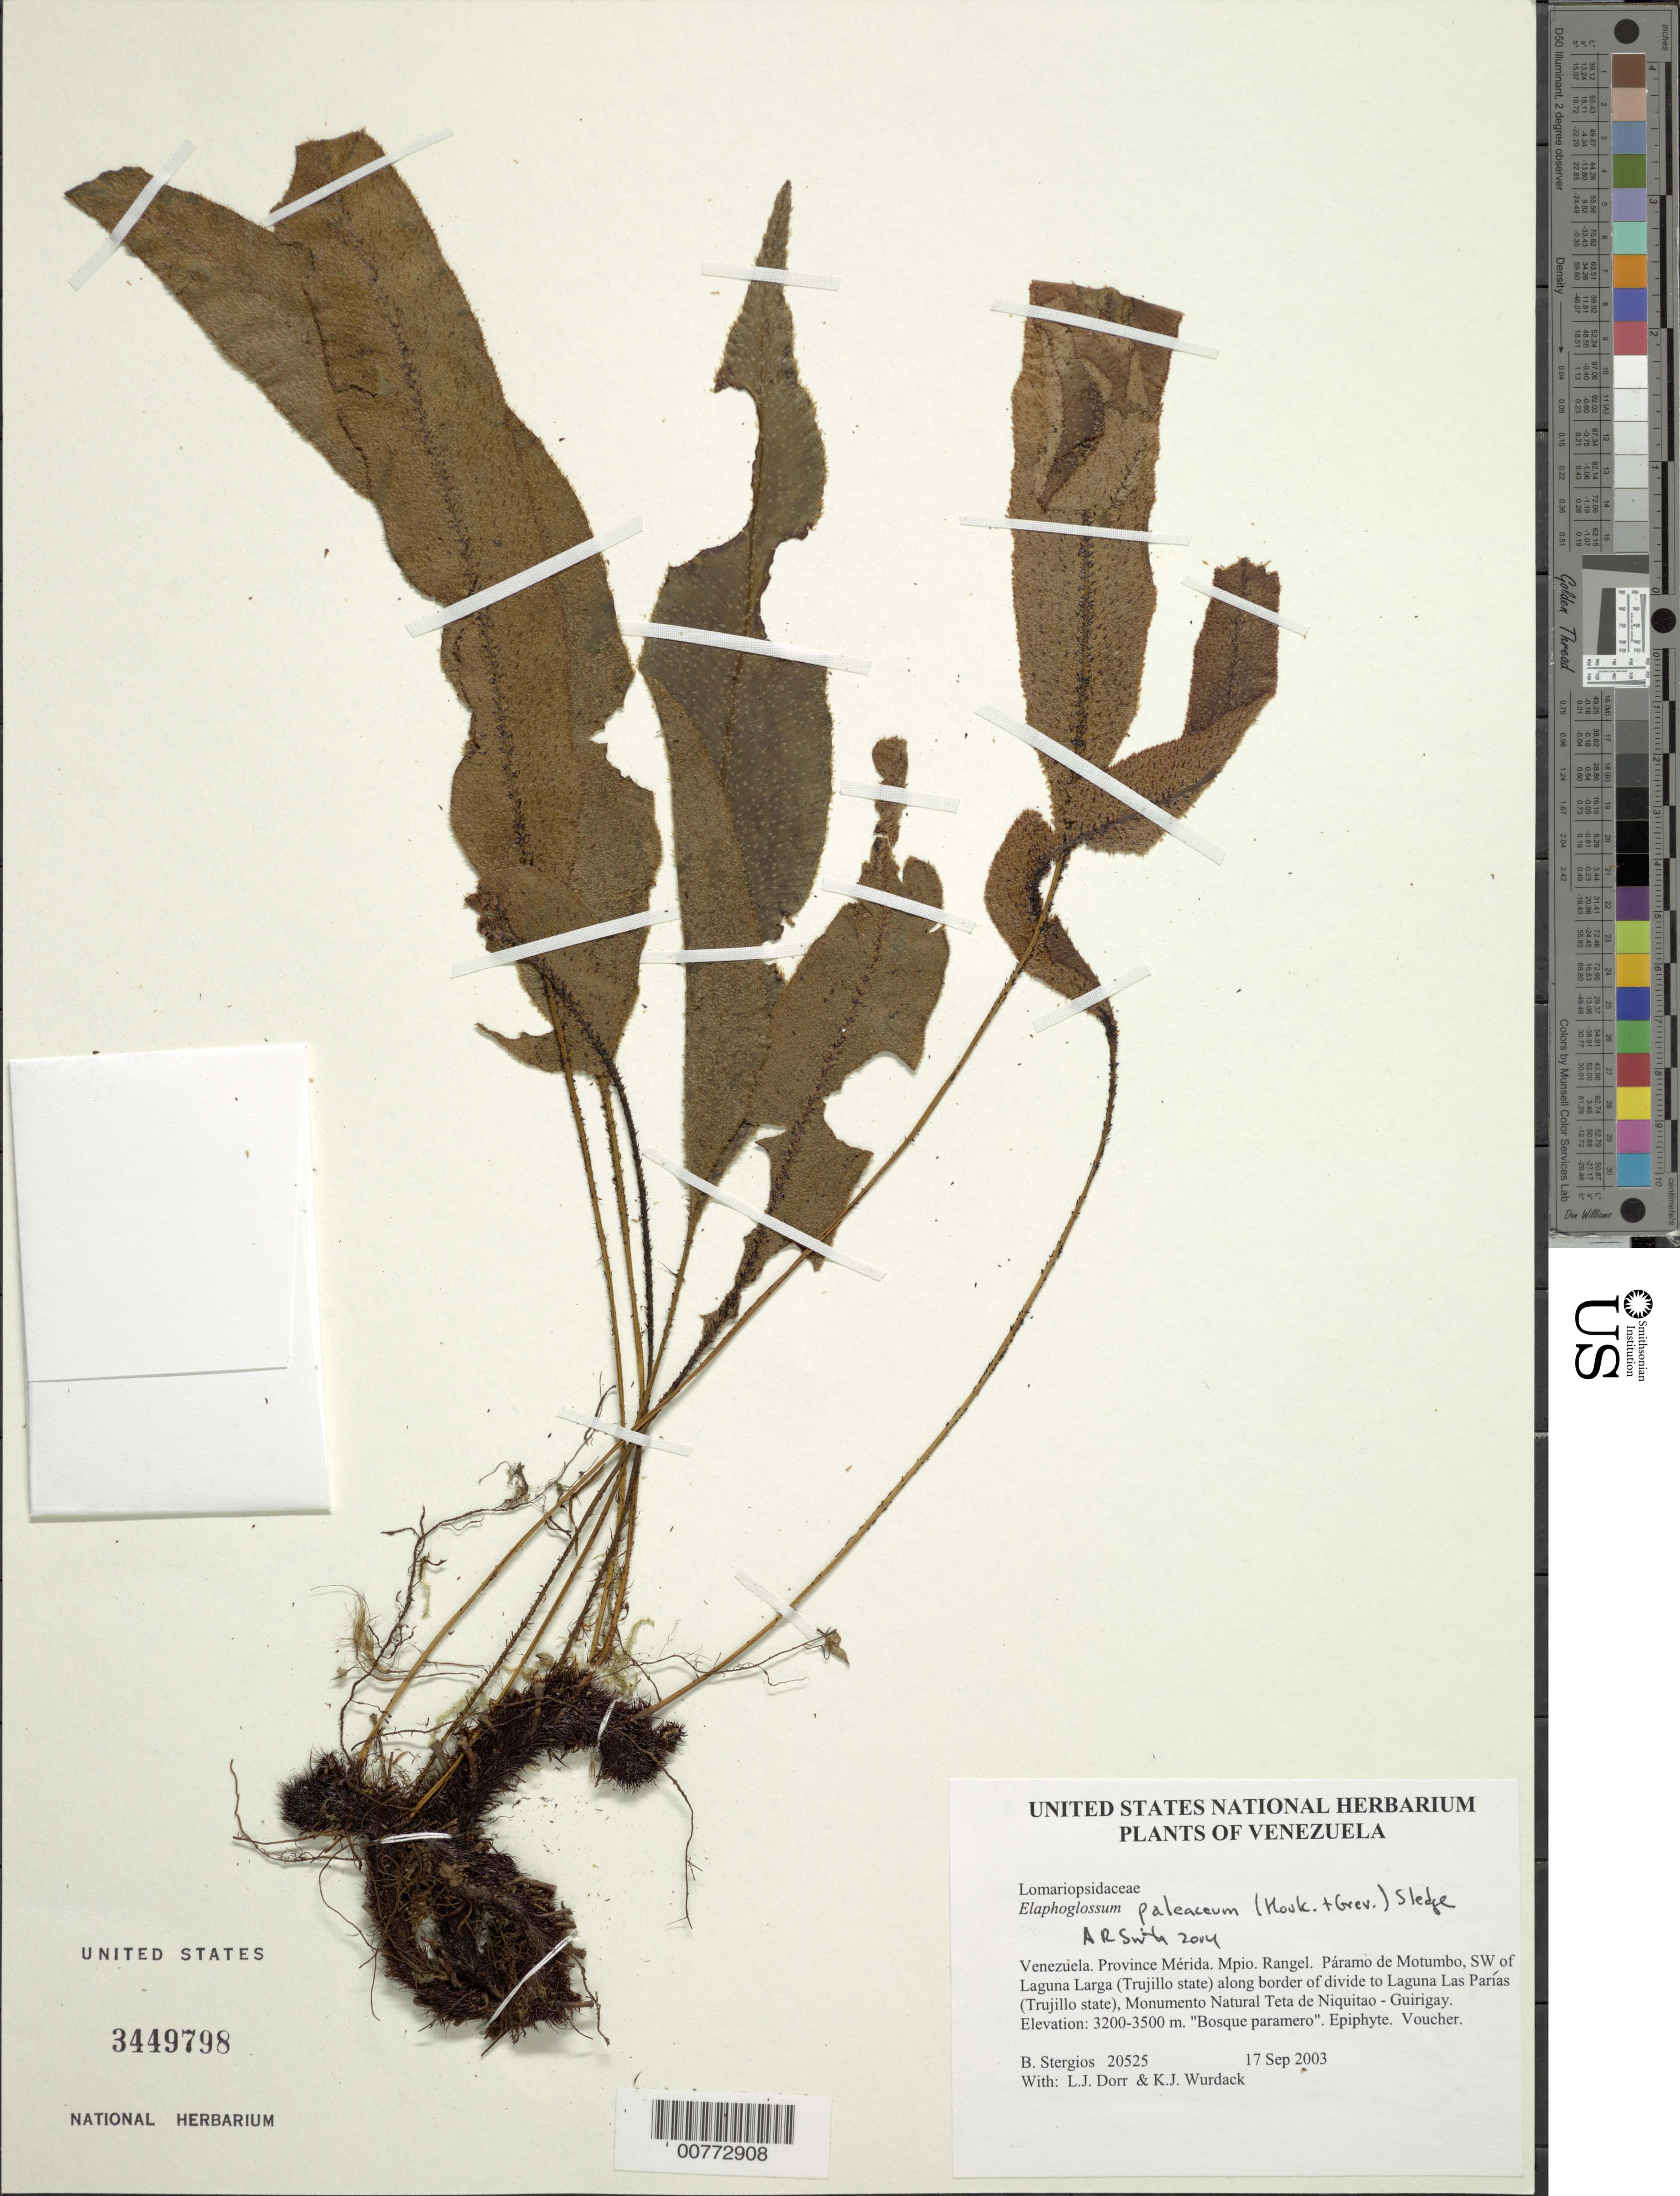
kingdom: Plantae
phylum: Tracheophyta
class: Polypodiopsida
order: Polypodiales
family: Dryopteridaceae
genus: Elaphoglossum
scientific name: Elaphoglossum paleaceum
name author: (Hook. & Grev.) Sledge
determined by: Smith, Alan R., (UC)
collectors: B. G. Stergios, L. J. Dorr & K. Wurdack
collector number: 20525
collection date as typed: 17 Sep 2003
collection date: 2003-09-17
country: Venezuela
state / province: Mérida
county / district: Rangel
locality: Páramo de Motumbo, NW of Laguna Larga (Trujillo state), Monumento Natural Teta de Niquitao - Guirigay.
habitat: "Bosque paramero".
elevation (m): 3200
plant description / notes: PORT, US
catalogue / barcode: US 3449798